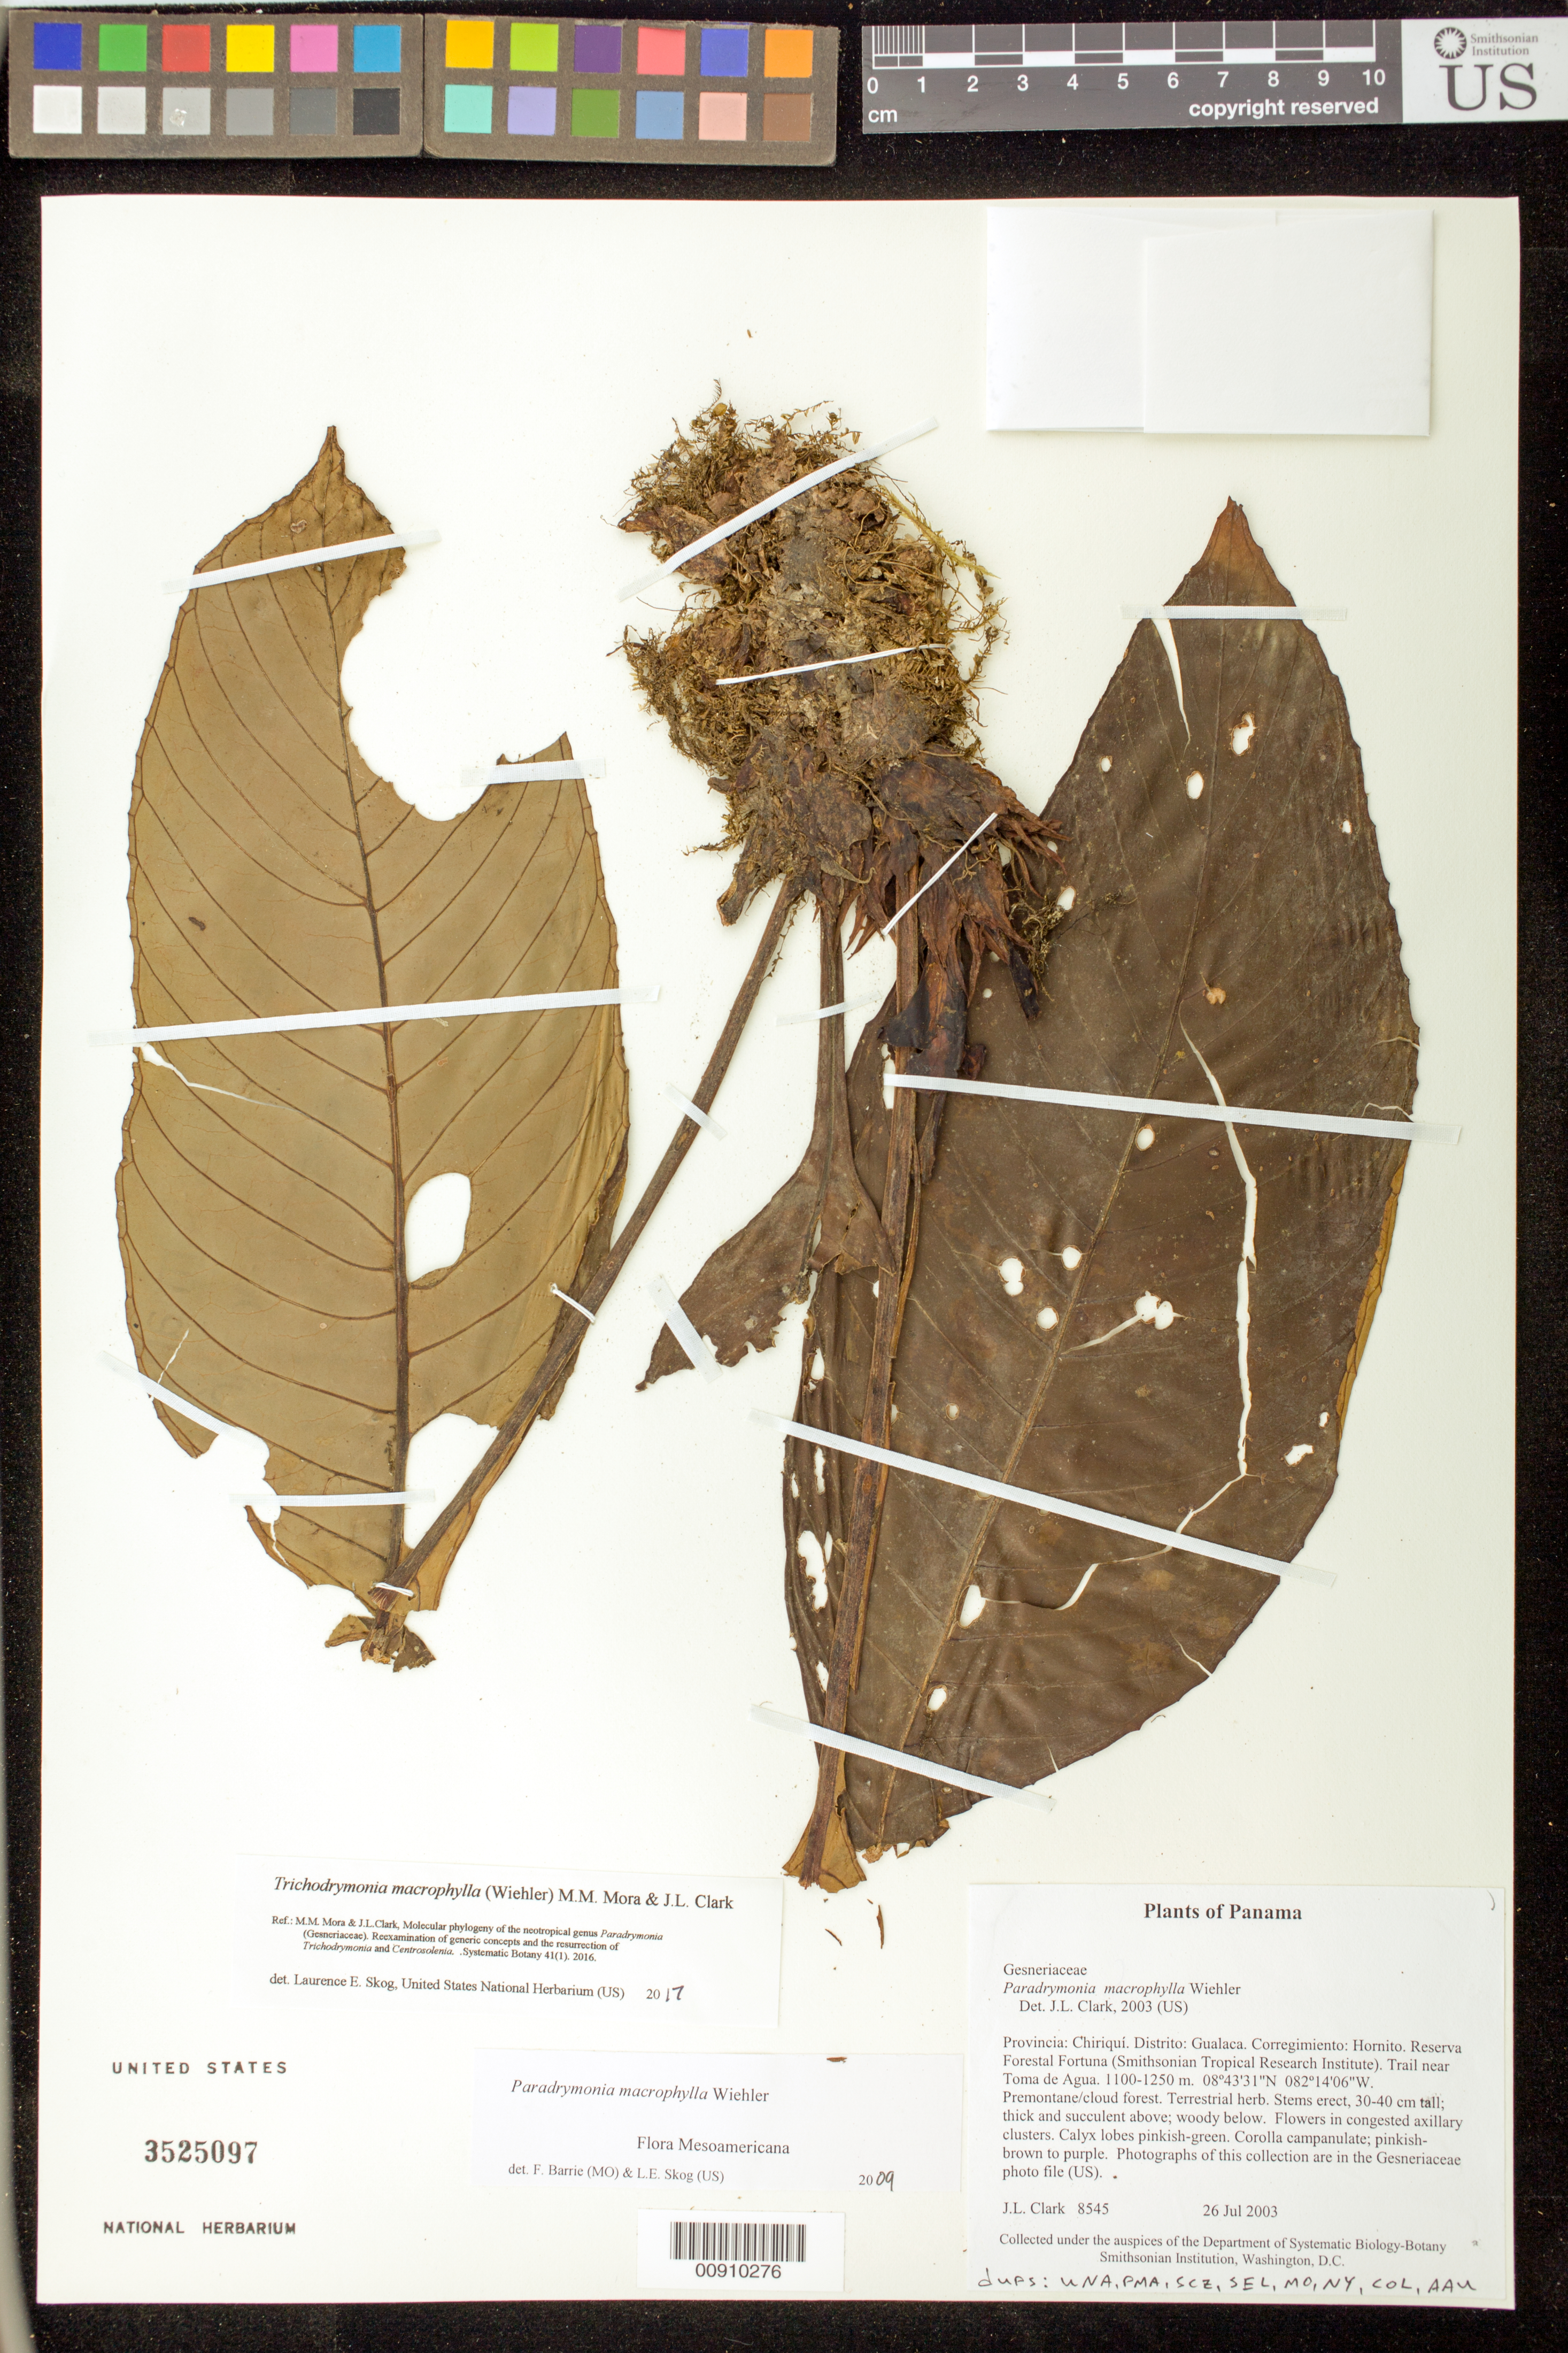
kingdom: Plantae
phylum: Tracheophyta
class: Magnoliopsida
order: Lamiales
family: Gesneriaceae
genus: Trichodrymonia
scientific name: Trichodrymonia macrophylla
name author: (Wiehler) M.M. Mora & J.L. Clark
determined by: Skog, Laurence E.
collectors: J. L. Clark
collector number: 8545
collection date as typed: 26 Jul 2003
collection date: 2003-07-26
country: Panama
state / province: Chiriquí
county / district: Gualaca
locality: Gualaca. Corregimiento: Hornito. Reserva Forestal Fortuna (Smithsonian Tropical Research Institute). Trail near Toma de Agua.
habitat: Premontane/cloud forest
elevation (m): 1100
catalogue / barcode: US 3525097